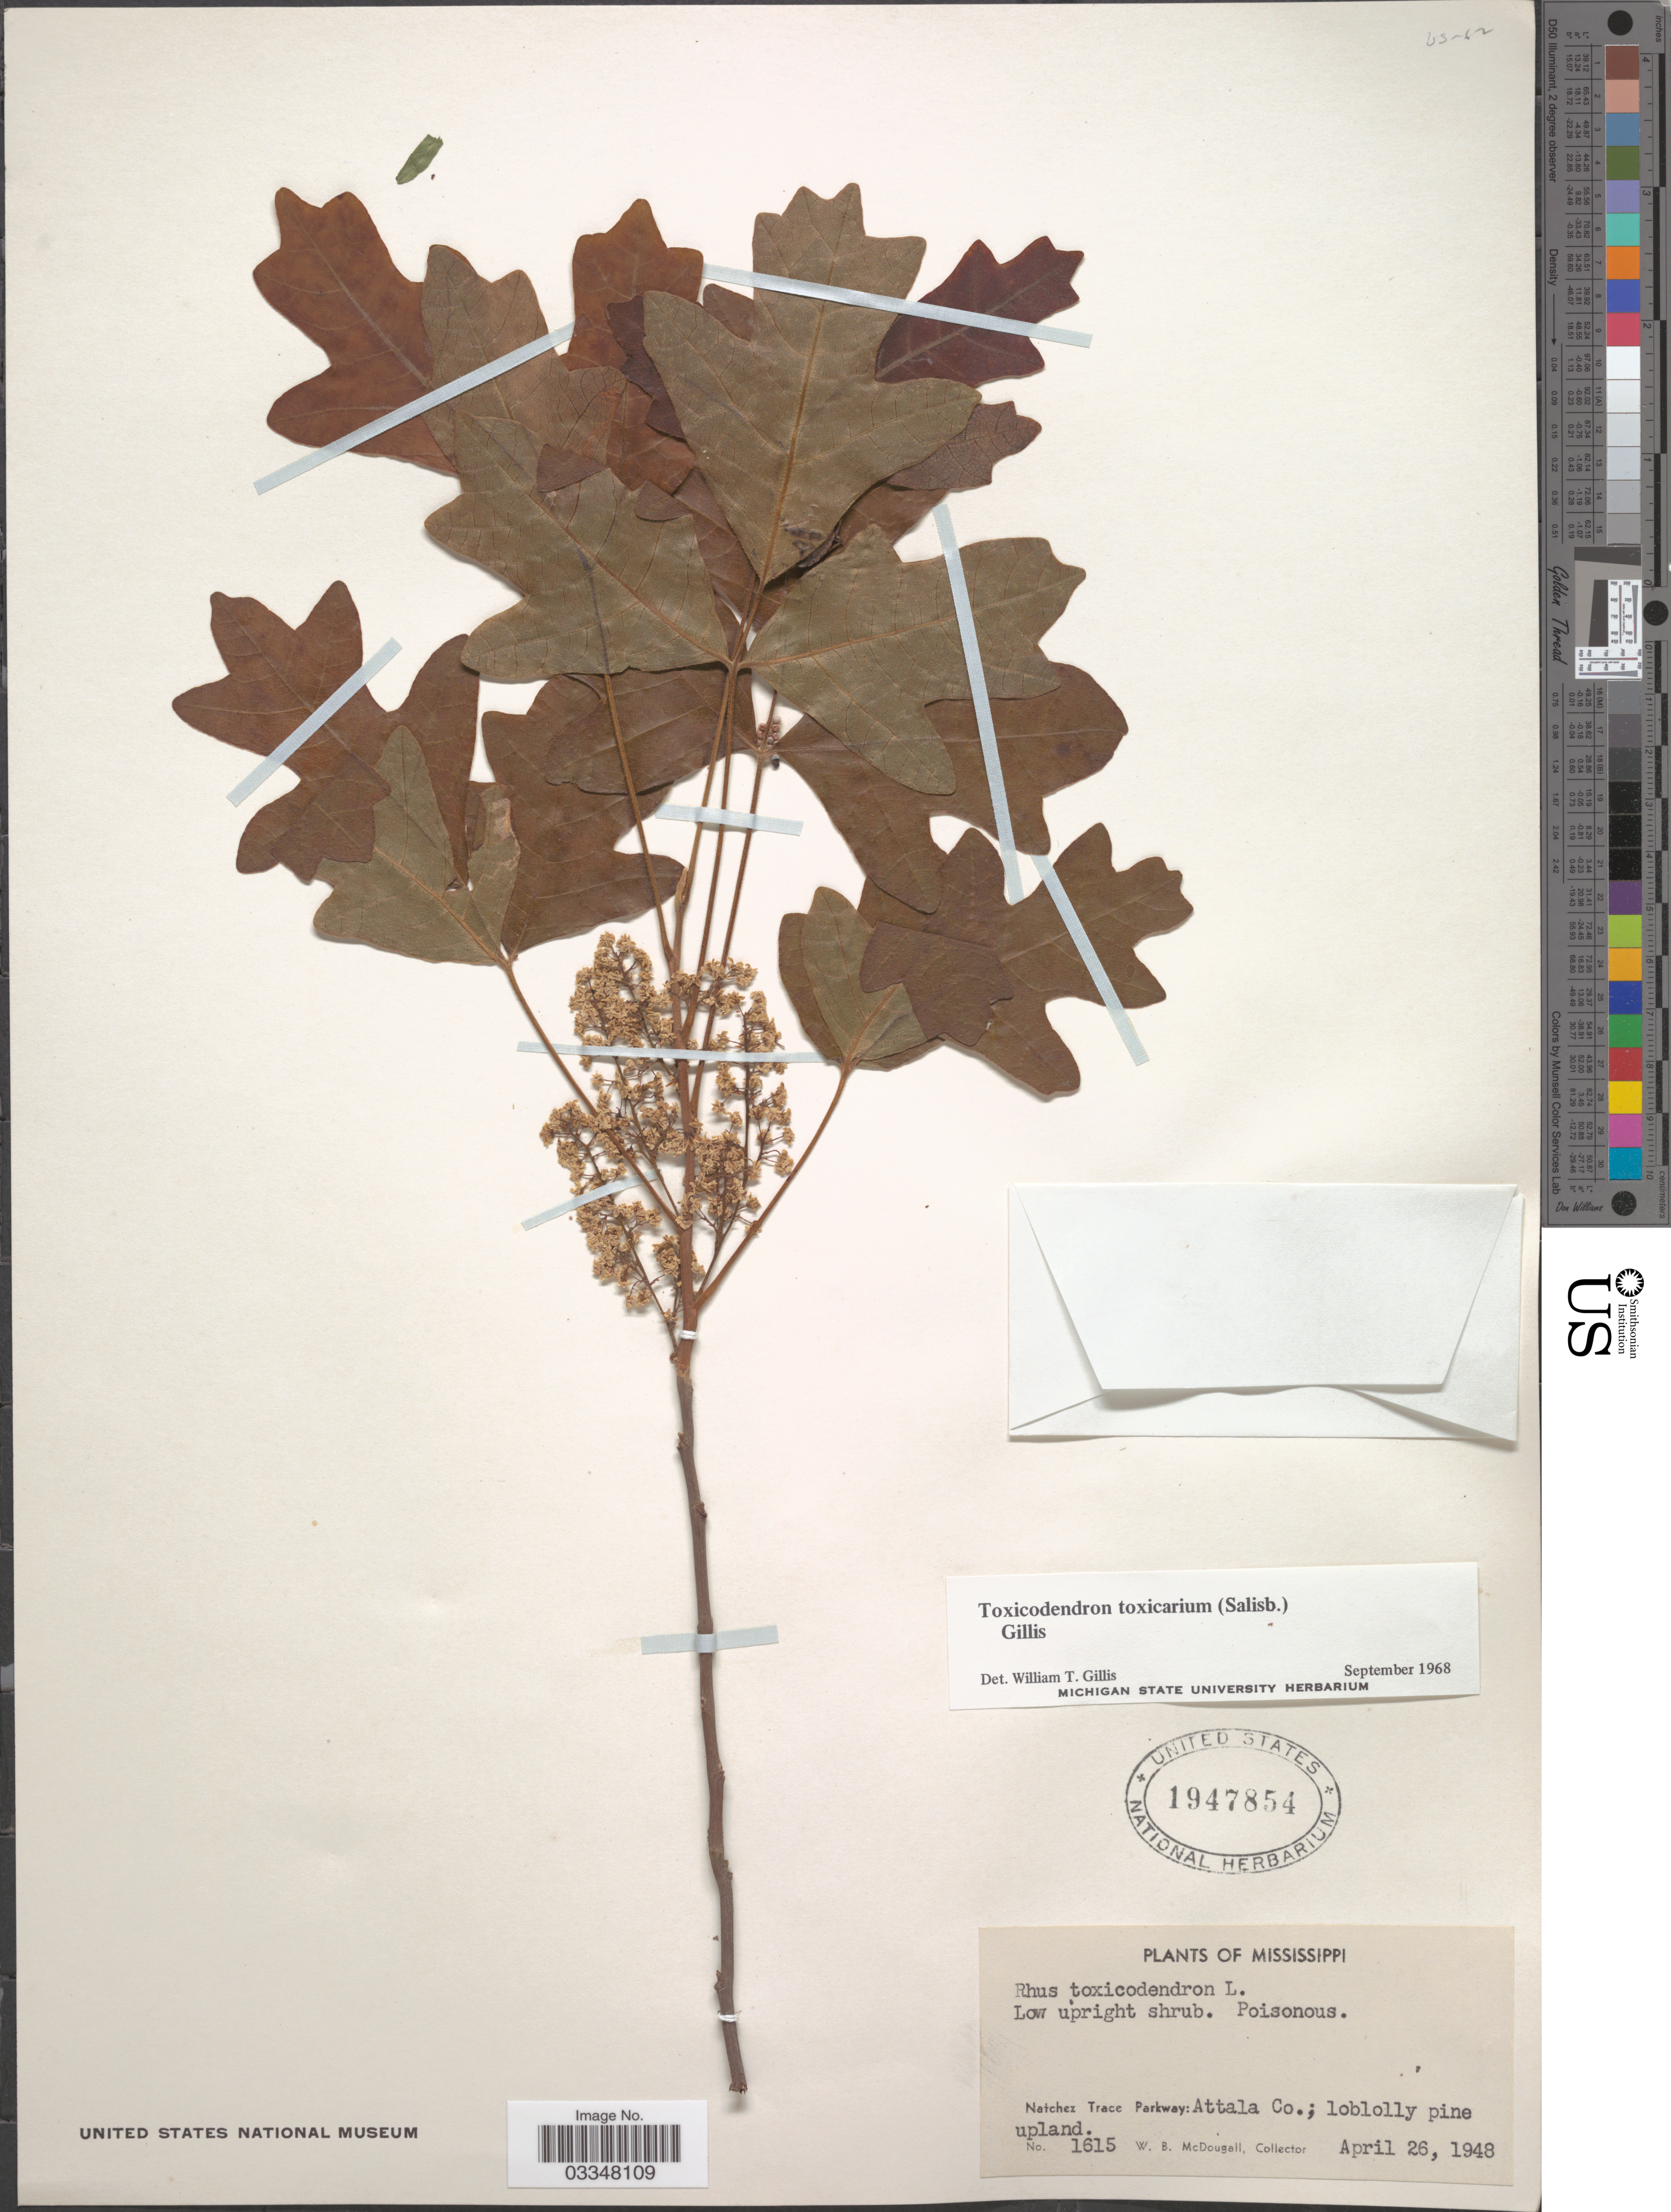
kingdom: Plantae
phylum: Tracheophyta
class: Magnoliopsida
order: Sapindales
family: Anacardiaceae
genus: Toxicodendron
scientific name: Toxicodendron toxicarium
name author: Gillis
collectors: W. B. McDougall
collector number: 1615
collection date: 1948-04-26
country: United States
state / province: Mississippi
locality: Natchez Trace Parkway: Attala Co.; loblolly pine upland.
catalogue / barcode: US 1947854